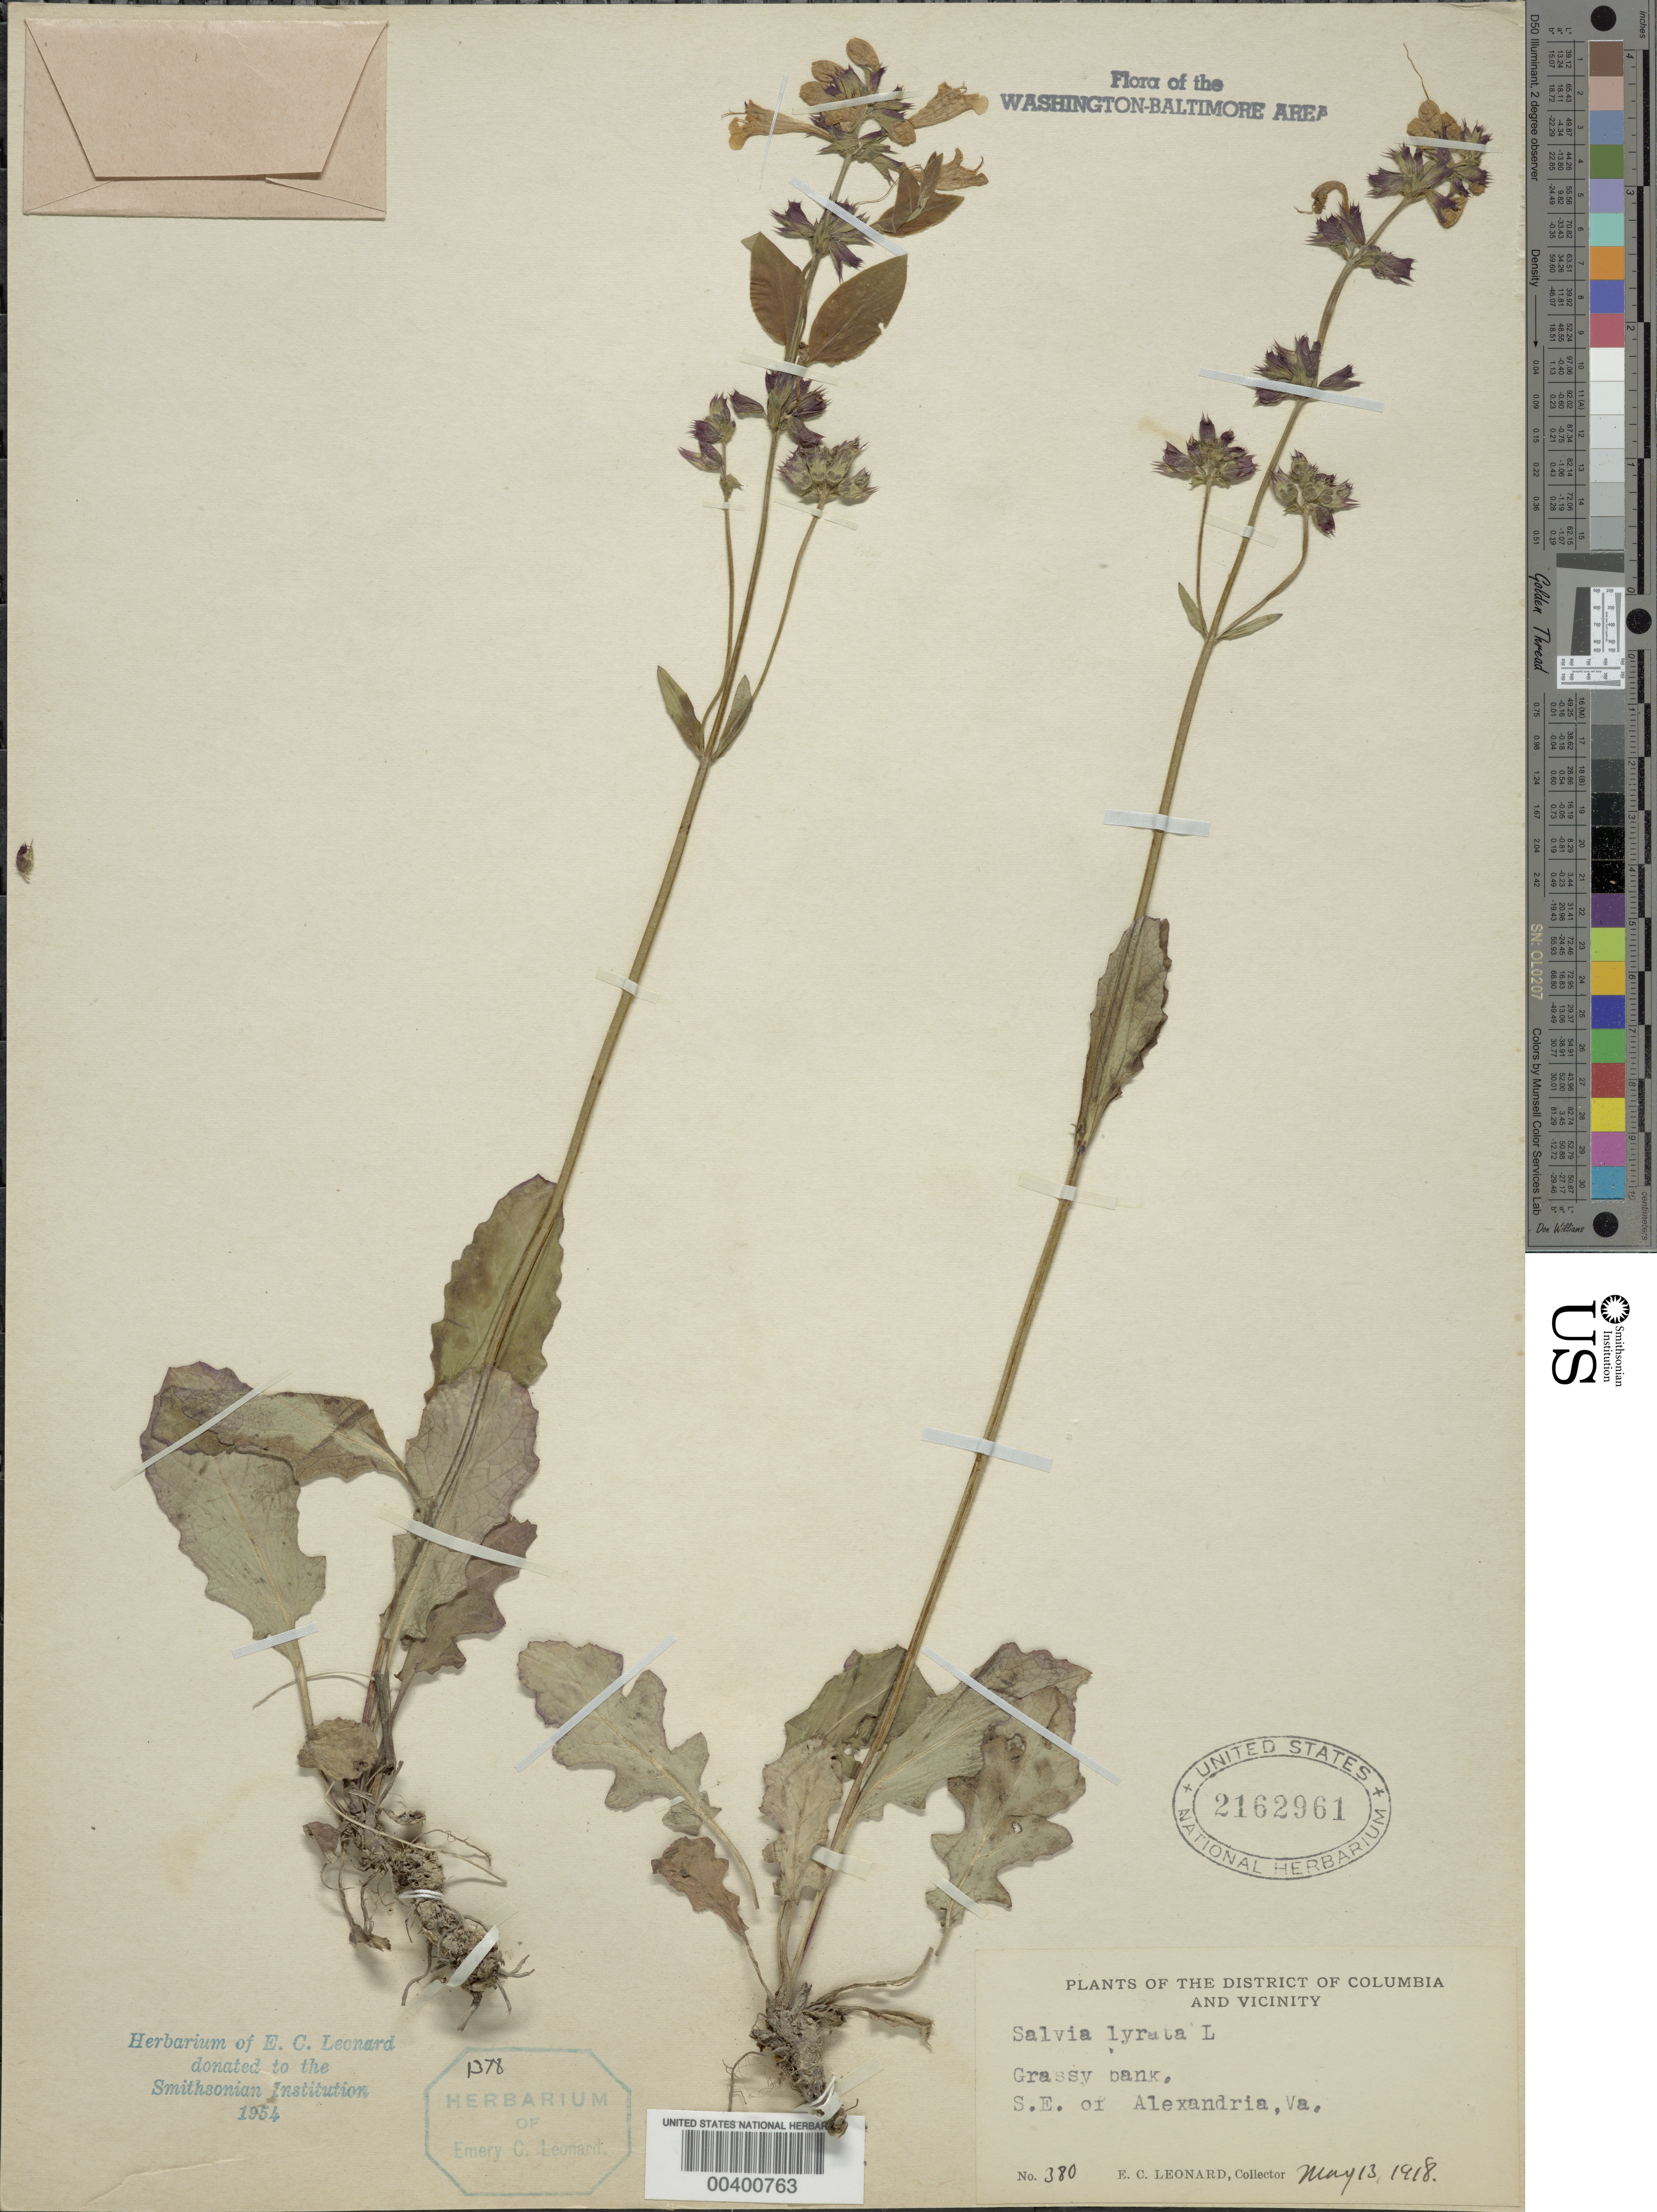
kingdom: Plantae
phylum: Tracheophyta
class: Magnoliopsida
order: Lamiales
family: Lamiaceae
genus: Salvia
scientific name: Salvia lyrata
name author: L.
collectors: E. C. Leonard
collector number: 380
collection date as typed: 13 May 1918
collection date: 1918-05-13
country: United States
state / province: Virginia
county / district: Fairfax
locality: Southeast of Alexandria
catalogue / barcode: US 2162961